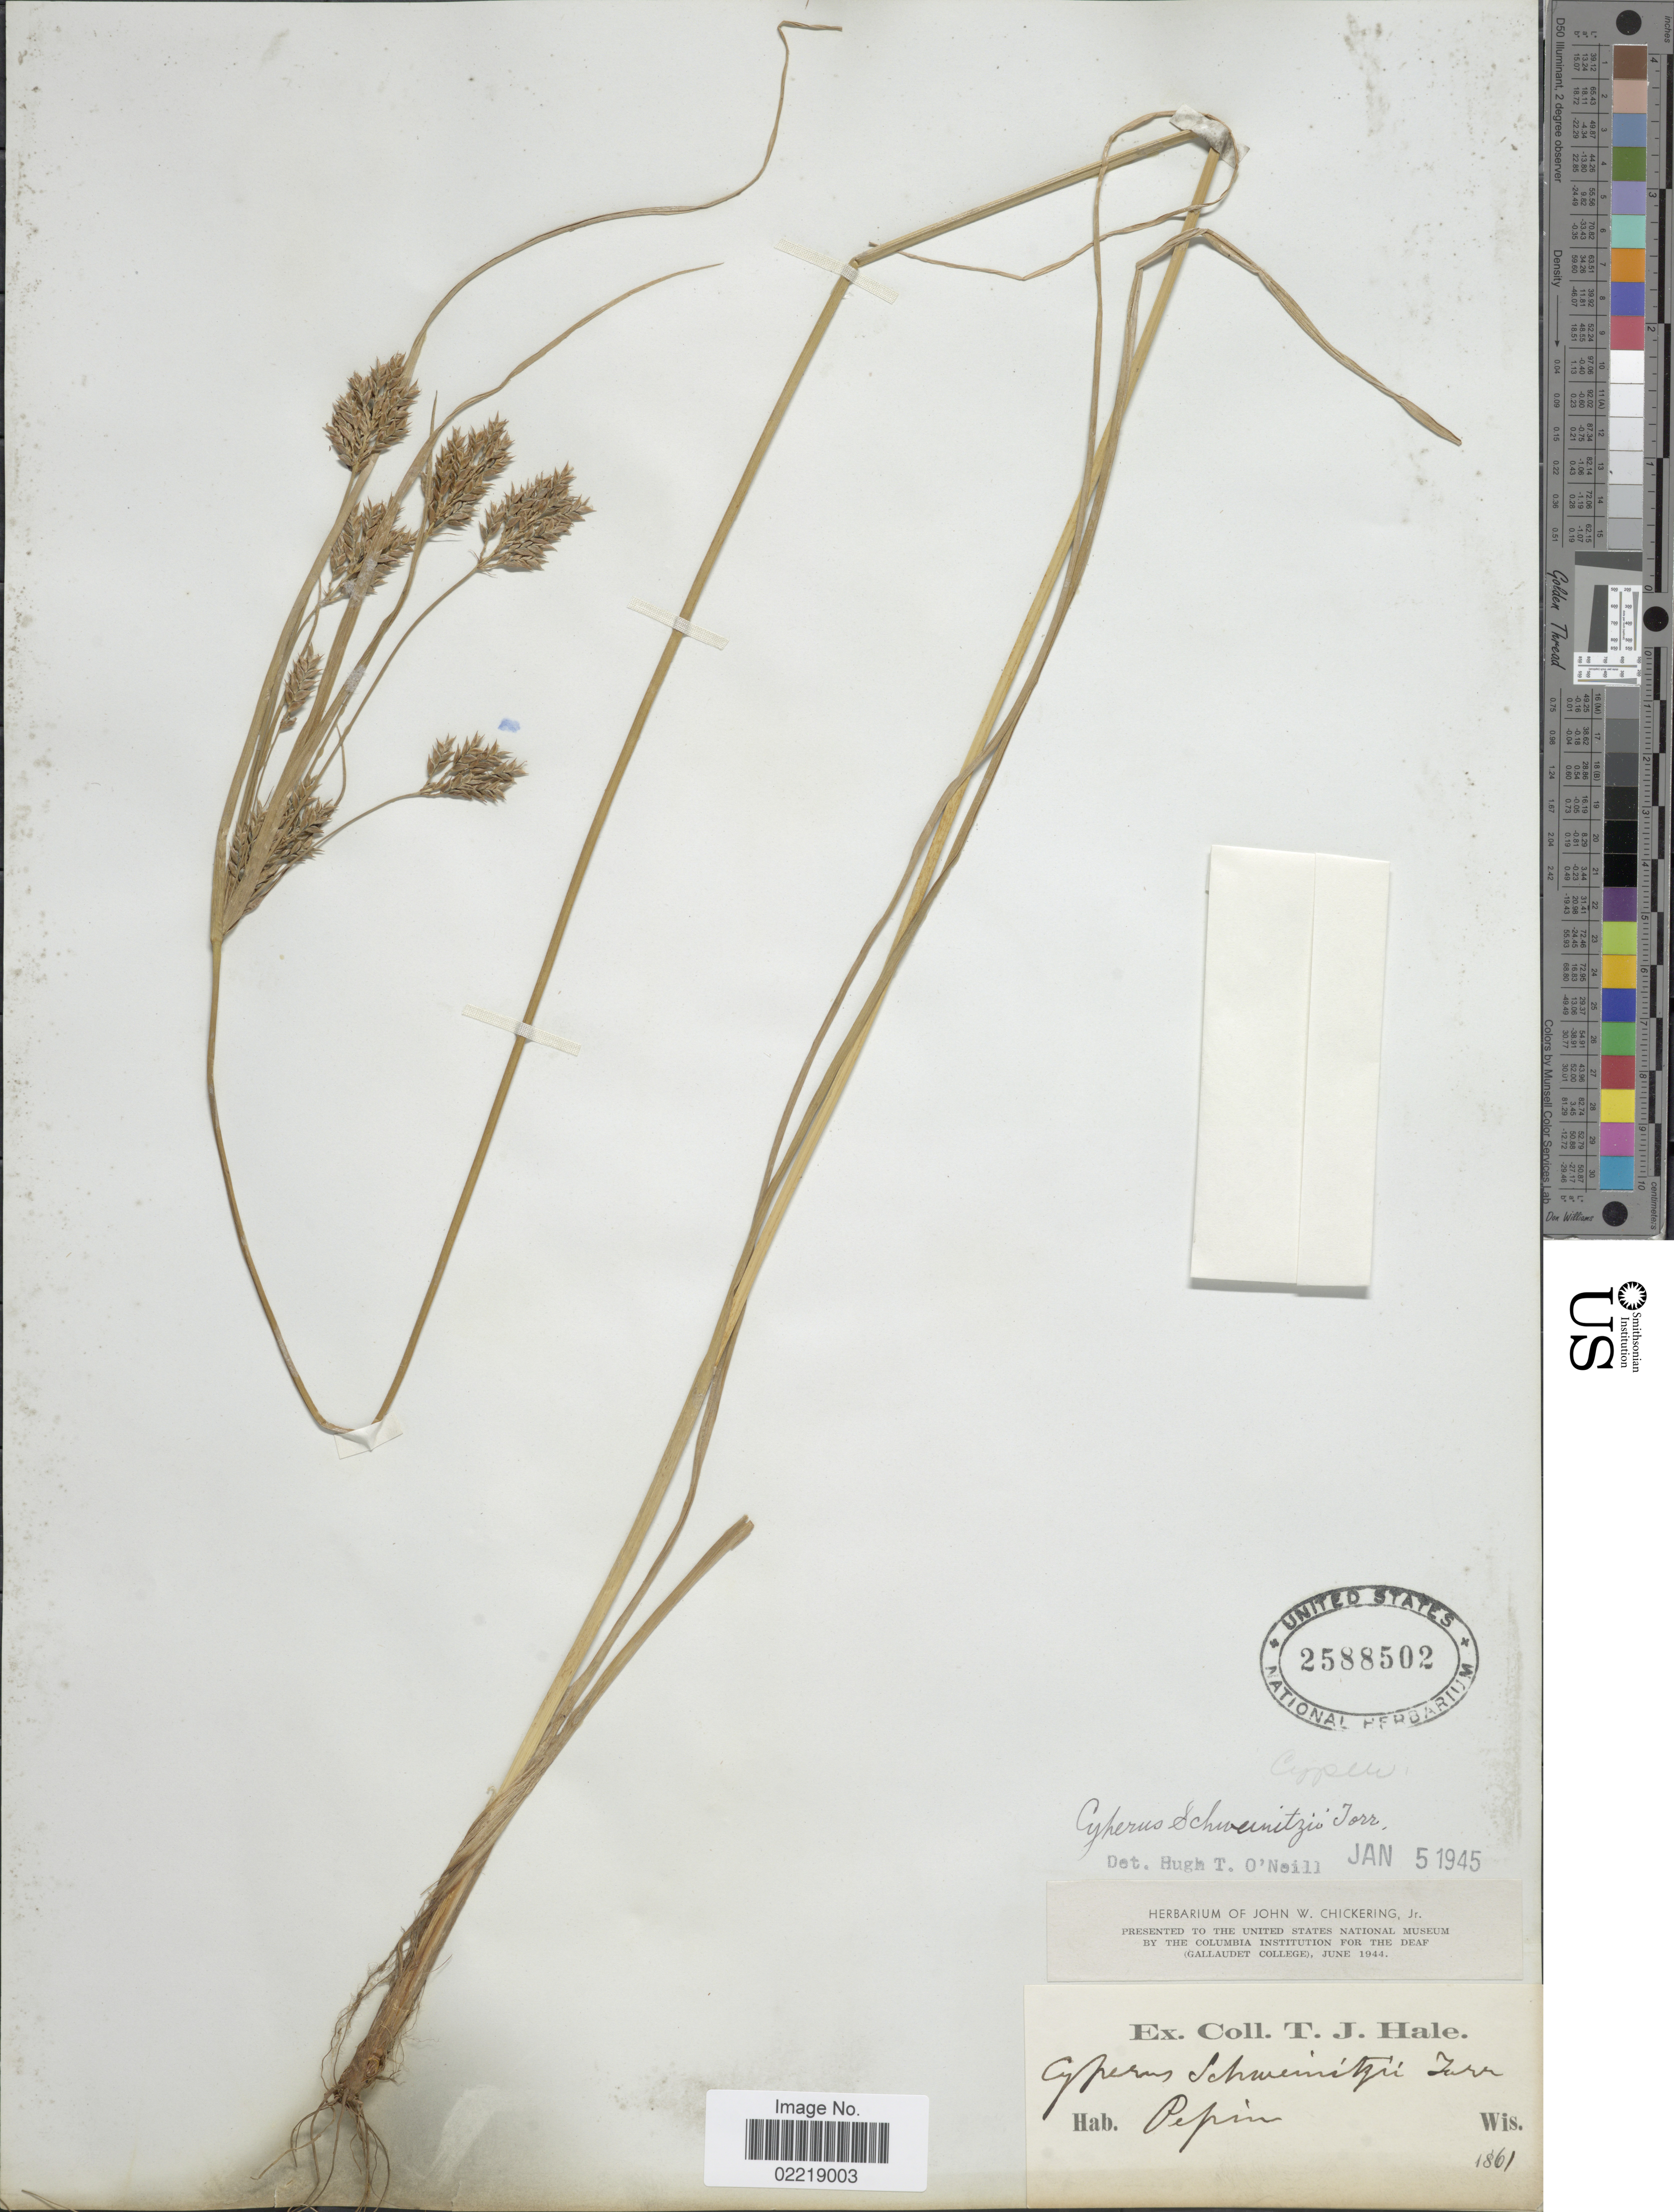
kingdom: Plantae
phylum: Tracheophyta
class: Liliopsida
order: Poales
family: Cyperaceae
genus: Cyperus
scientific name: Cyperus schweinitzii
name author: Torr.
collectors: T. Hale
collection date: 1861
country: United States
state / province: Wisconsin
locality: Pepin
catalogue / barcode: US 2588502